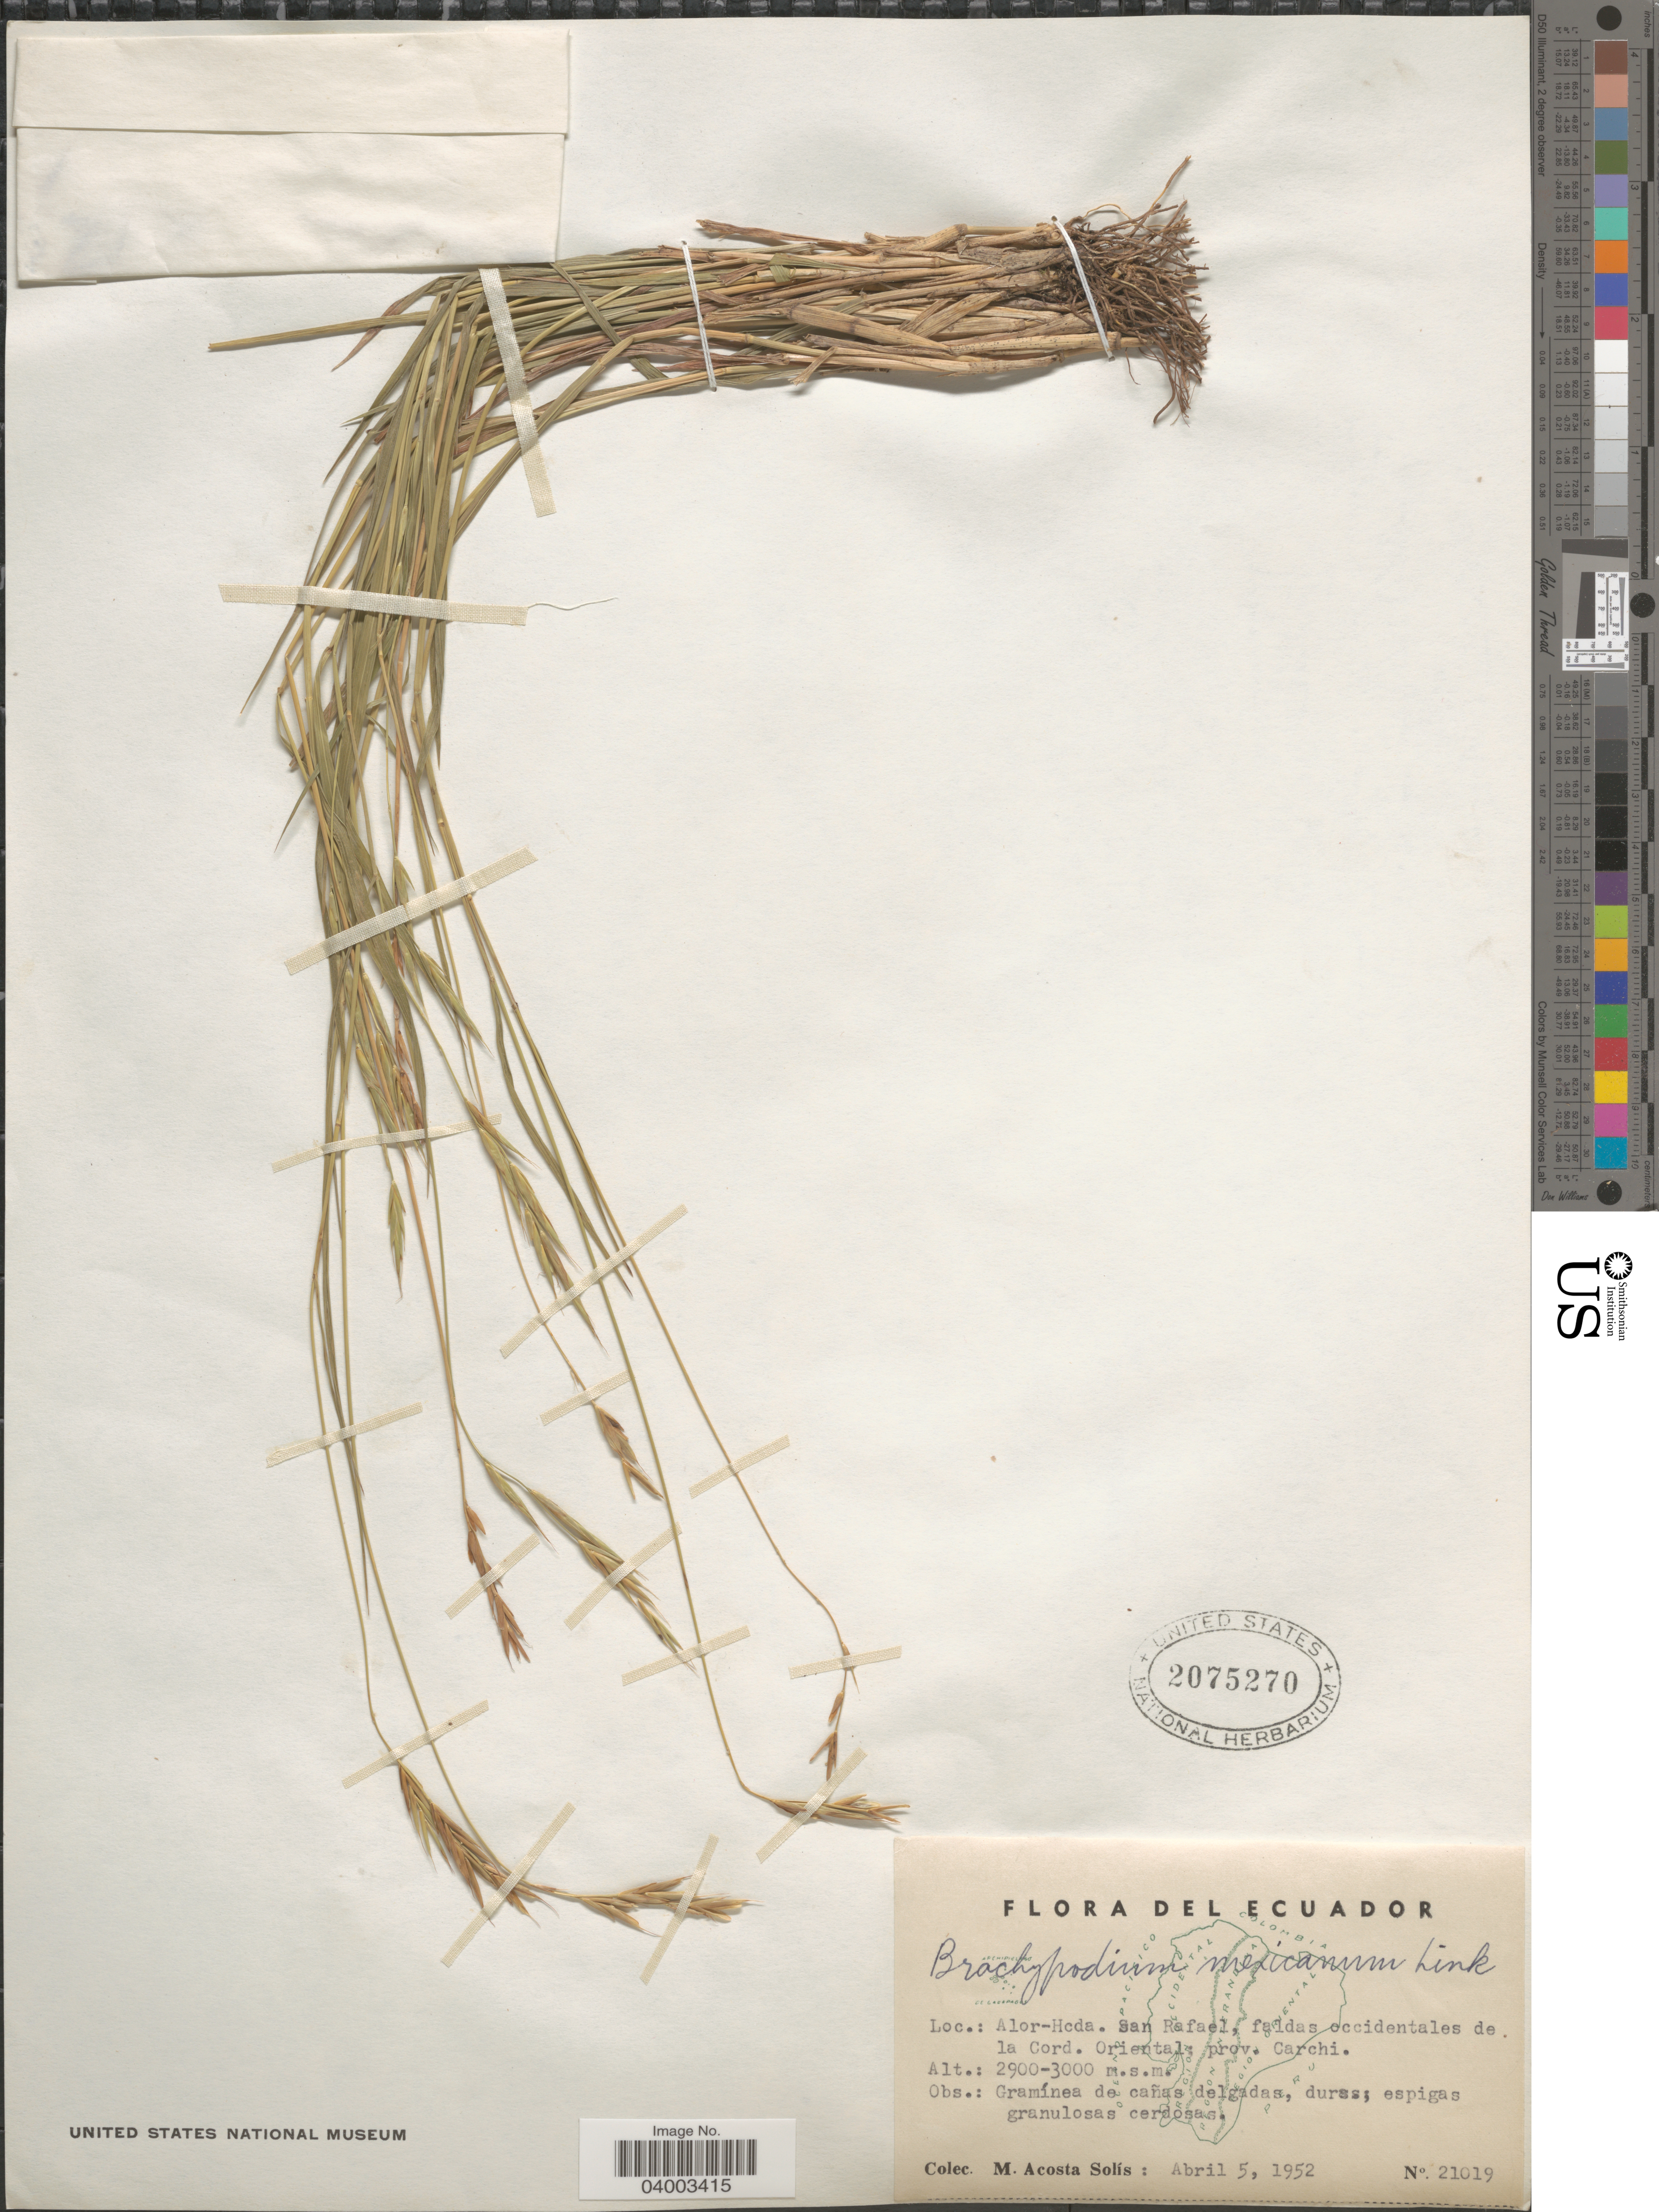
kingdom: Plantae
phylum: Tracheophyta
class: Liliopsida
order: Poales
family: Poaceae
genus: Brachypodium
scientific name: Brachypodium mexicanum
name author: (Roem. & Schult.) Link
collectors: M. Acosta Solis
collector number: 21019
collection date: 1952-04-05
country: Ecuador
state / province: Carchi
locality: Alor-Hcda. San Rafael, faldas occidentales de la Cord. Oriental.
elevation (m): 2900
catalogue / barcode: US 2075270